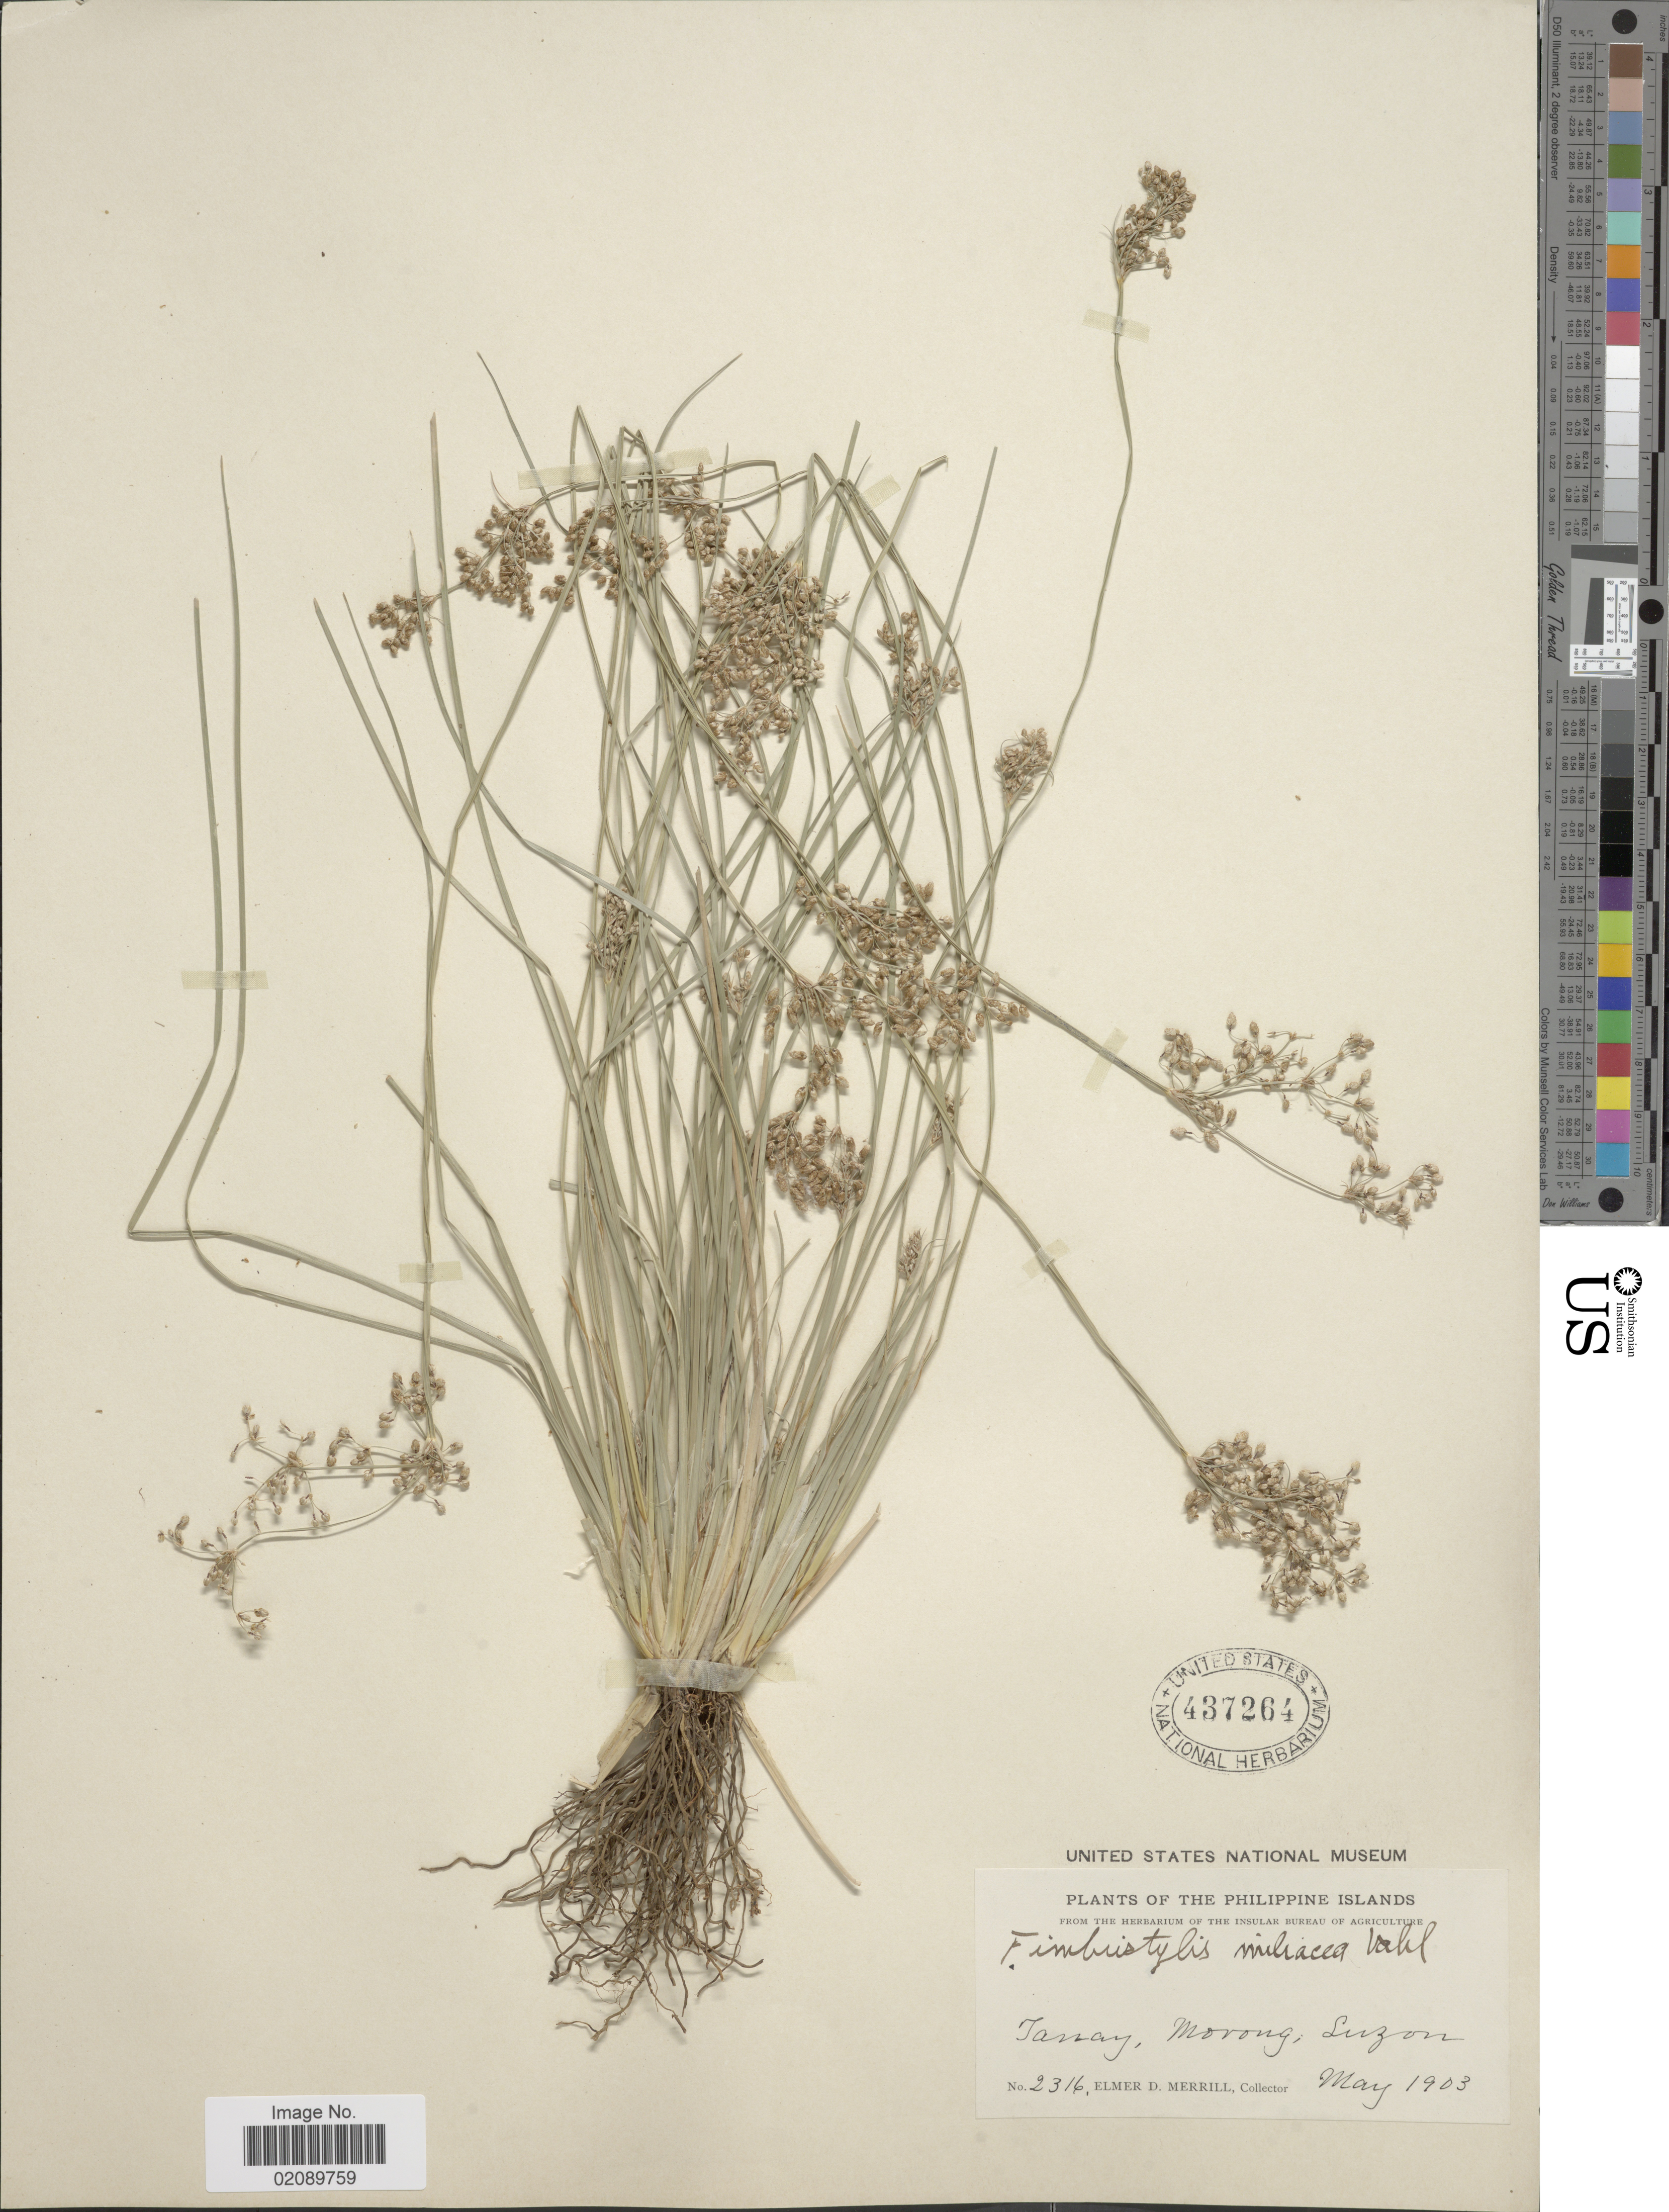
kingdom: Plantae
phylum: Tracheophyta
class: Liliopsida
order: Poales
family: Cyperaceae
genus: Fimbristylis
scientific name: Fimbristylis littoralis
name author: Gaudich.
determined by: Strong, M. T., (US), Smithsonian Institution - National Museum of Natural History (UNITED STATES)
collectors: E. D. Merrill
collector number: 2316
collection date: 1903-05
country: Philippines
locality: Philippine Islands, Tanay, Morong, Luzon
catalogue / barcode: US 437264